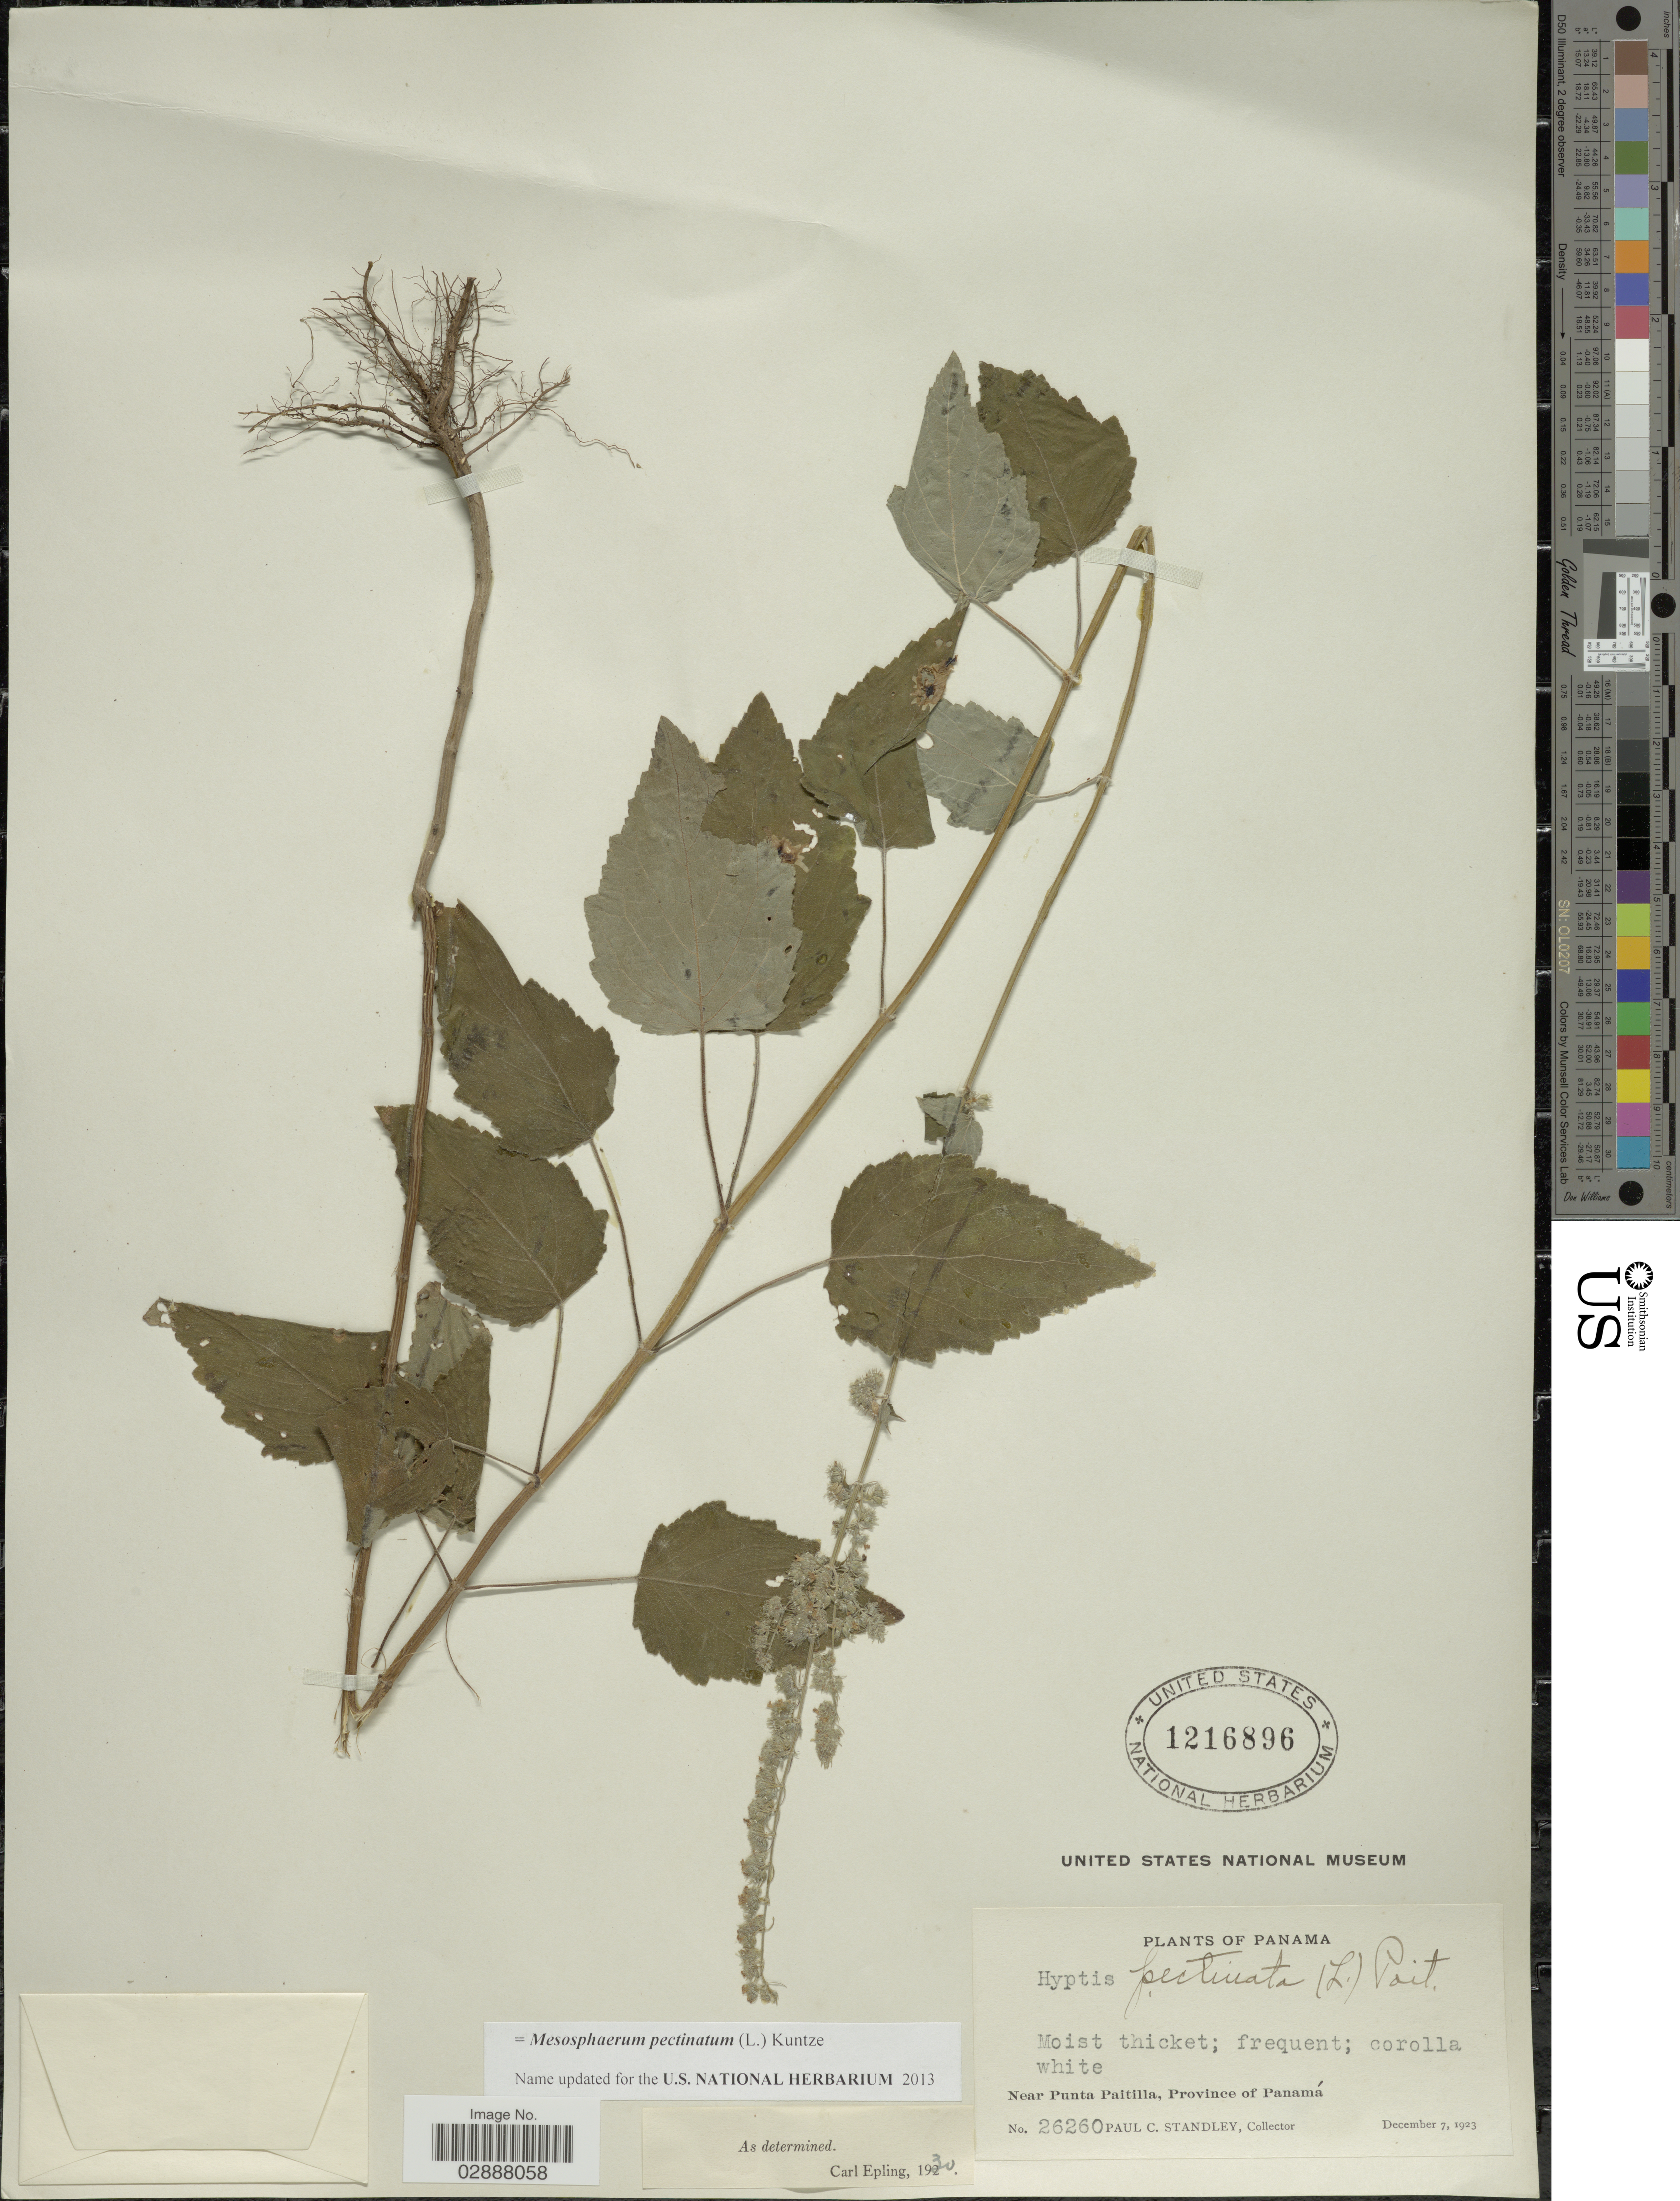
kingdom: Plantae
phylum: Tracheophyta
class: Magnoliopsida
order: Lamiales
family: Lamiaceae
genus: Mesosphaerum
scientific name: Mesosphaerum pectinatum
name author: (L.) Kuntze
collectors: P. C. Standley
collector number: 26260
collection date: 1923-12-07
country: Panama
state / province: Panamá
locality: Near Punta Paitilla.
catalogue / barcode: US 1216896